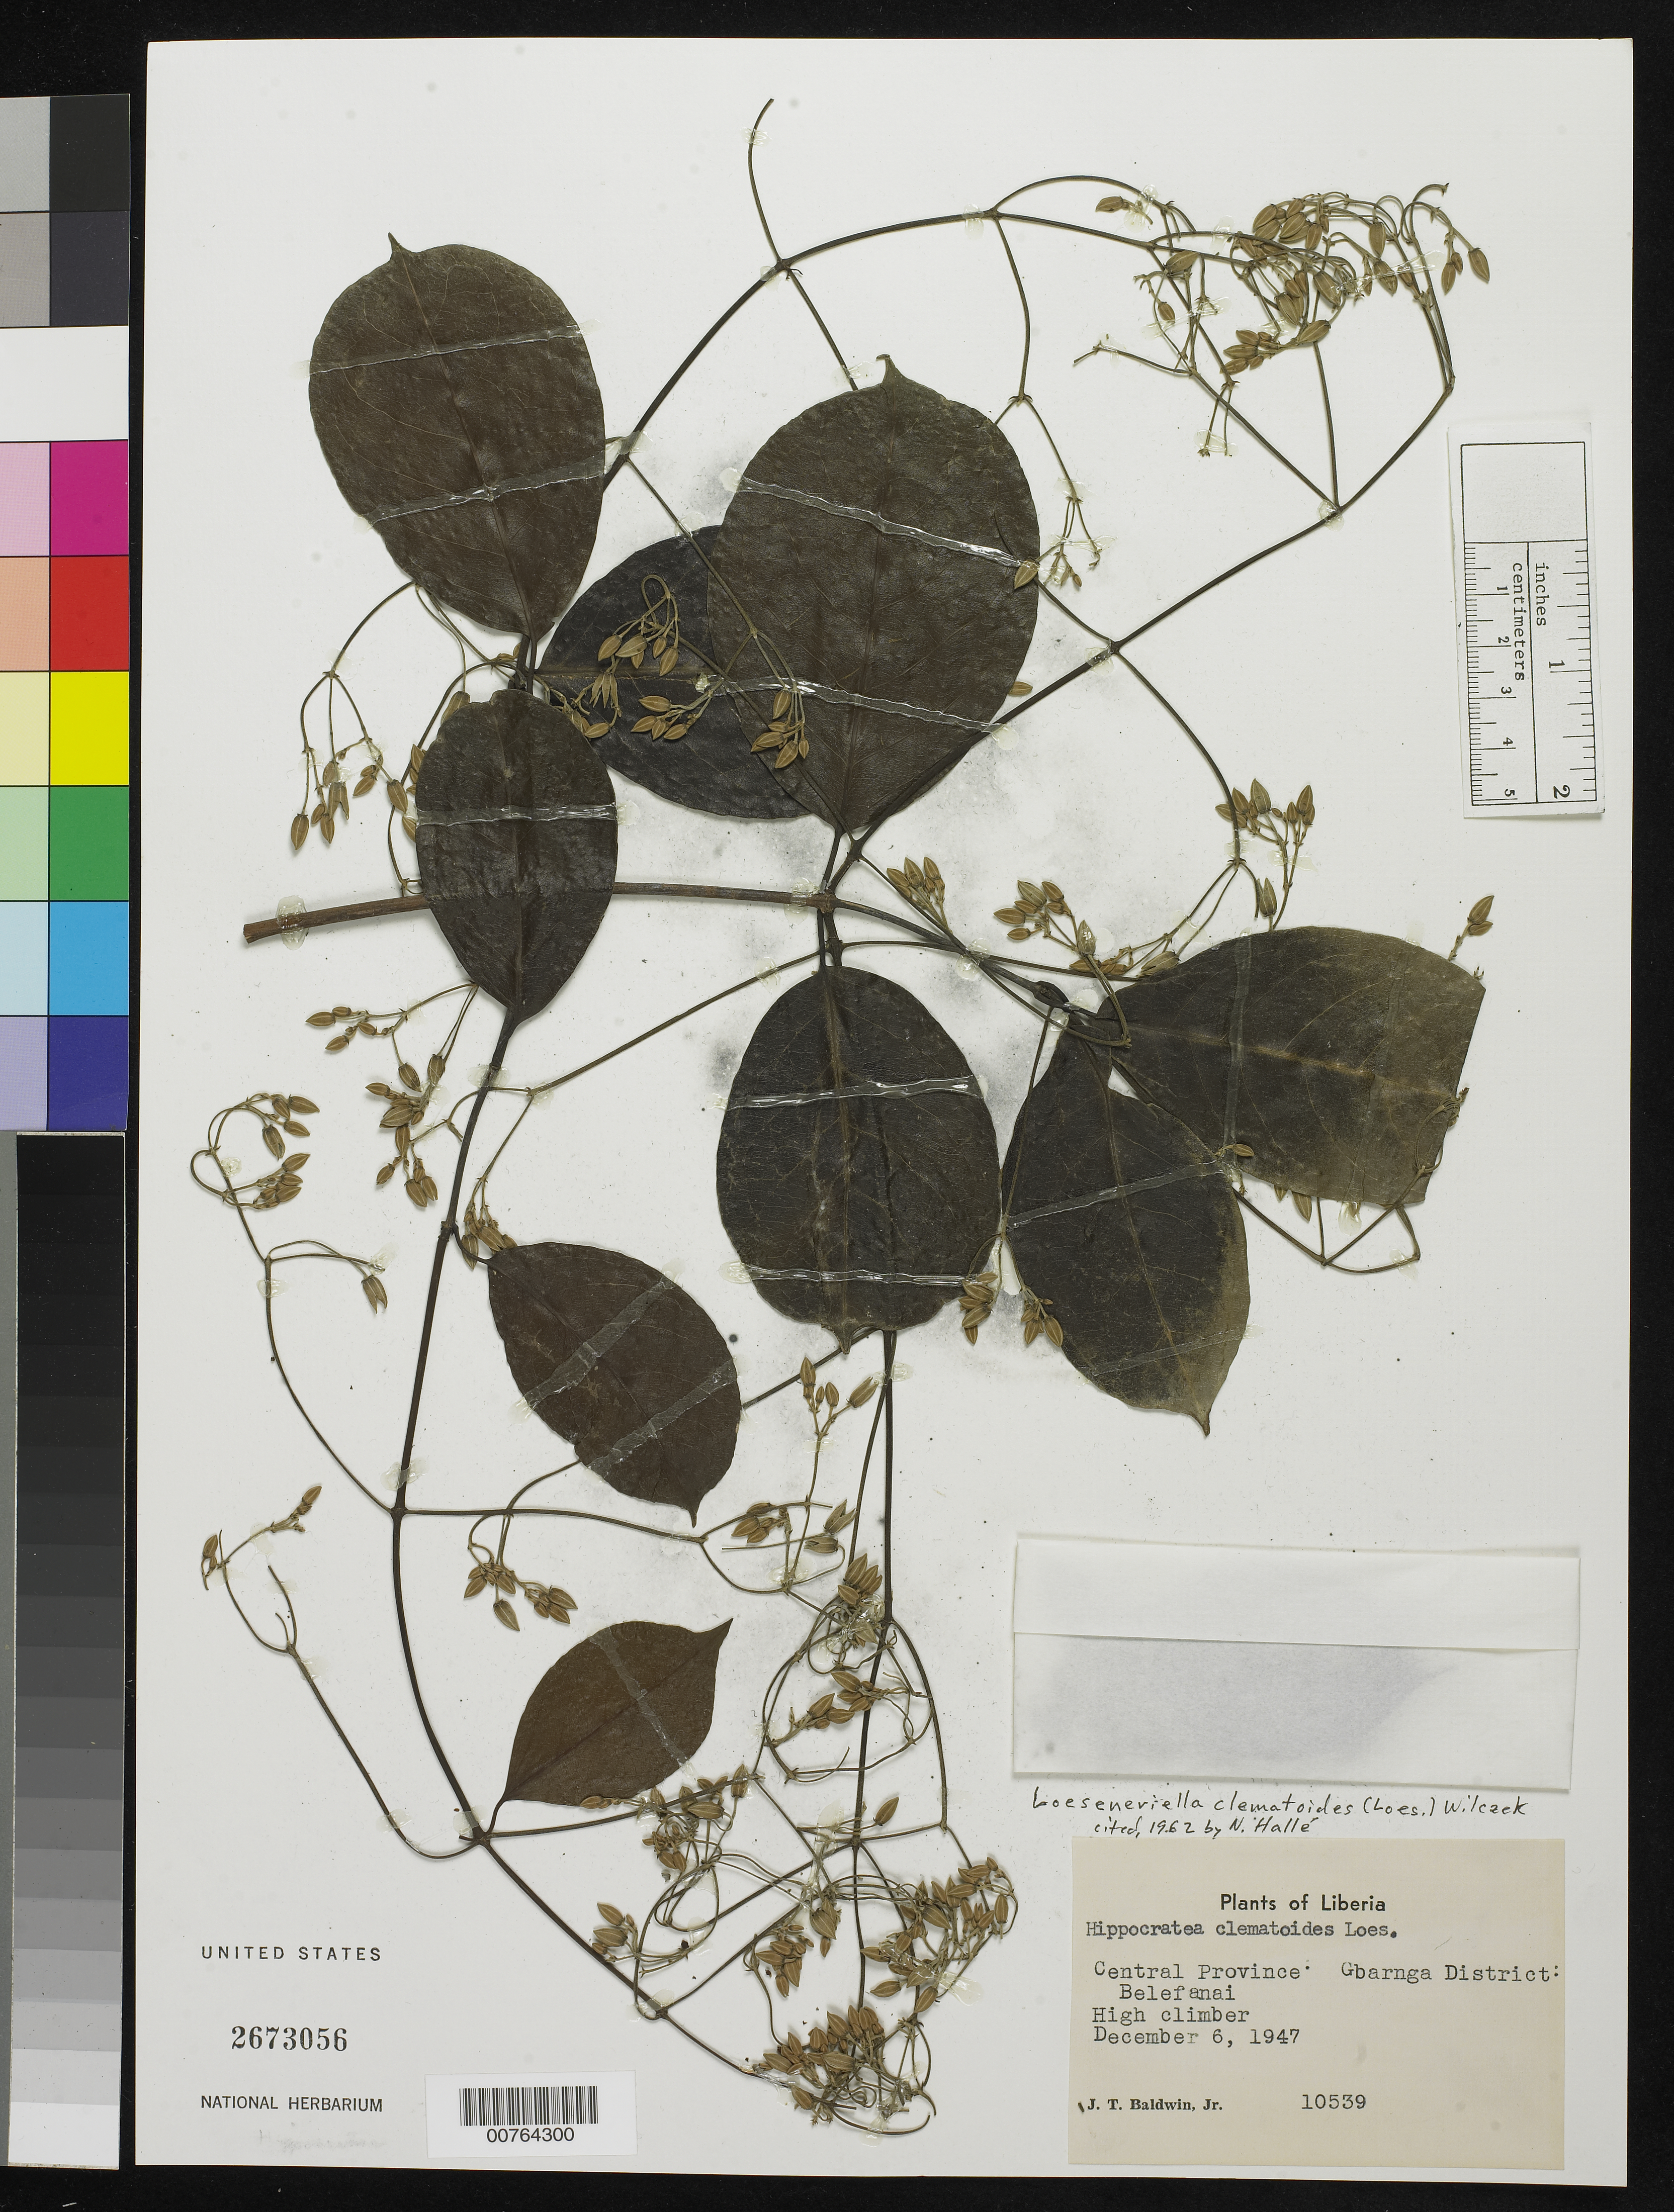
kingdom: Plantae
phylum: Tracheophyta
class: Magnoliopsida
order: Celastrales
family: Celastraceae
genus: Loeseneriella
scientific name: Loeseneriella clematoides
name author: (Loes.) R. Wilczek ex N. Hallé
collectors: J. T. Baldwin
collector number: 10539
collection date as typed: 06 Dec 1947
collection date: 1947-12-06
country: Liberia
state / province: Bong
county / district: Gbarnga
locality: Belefanai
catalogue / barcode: US 26733056